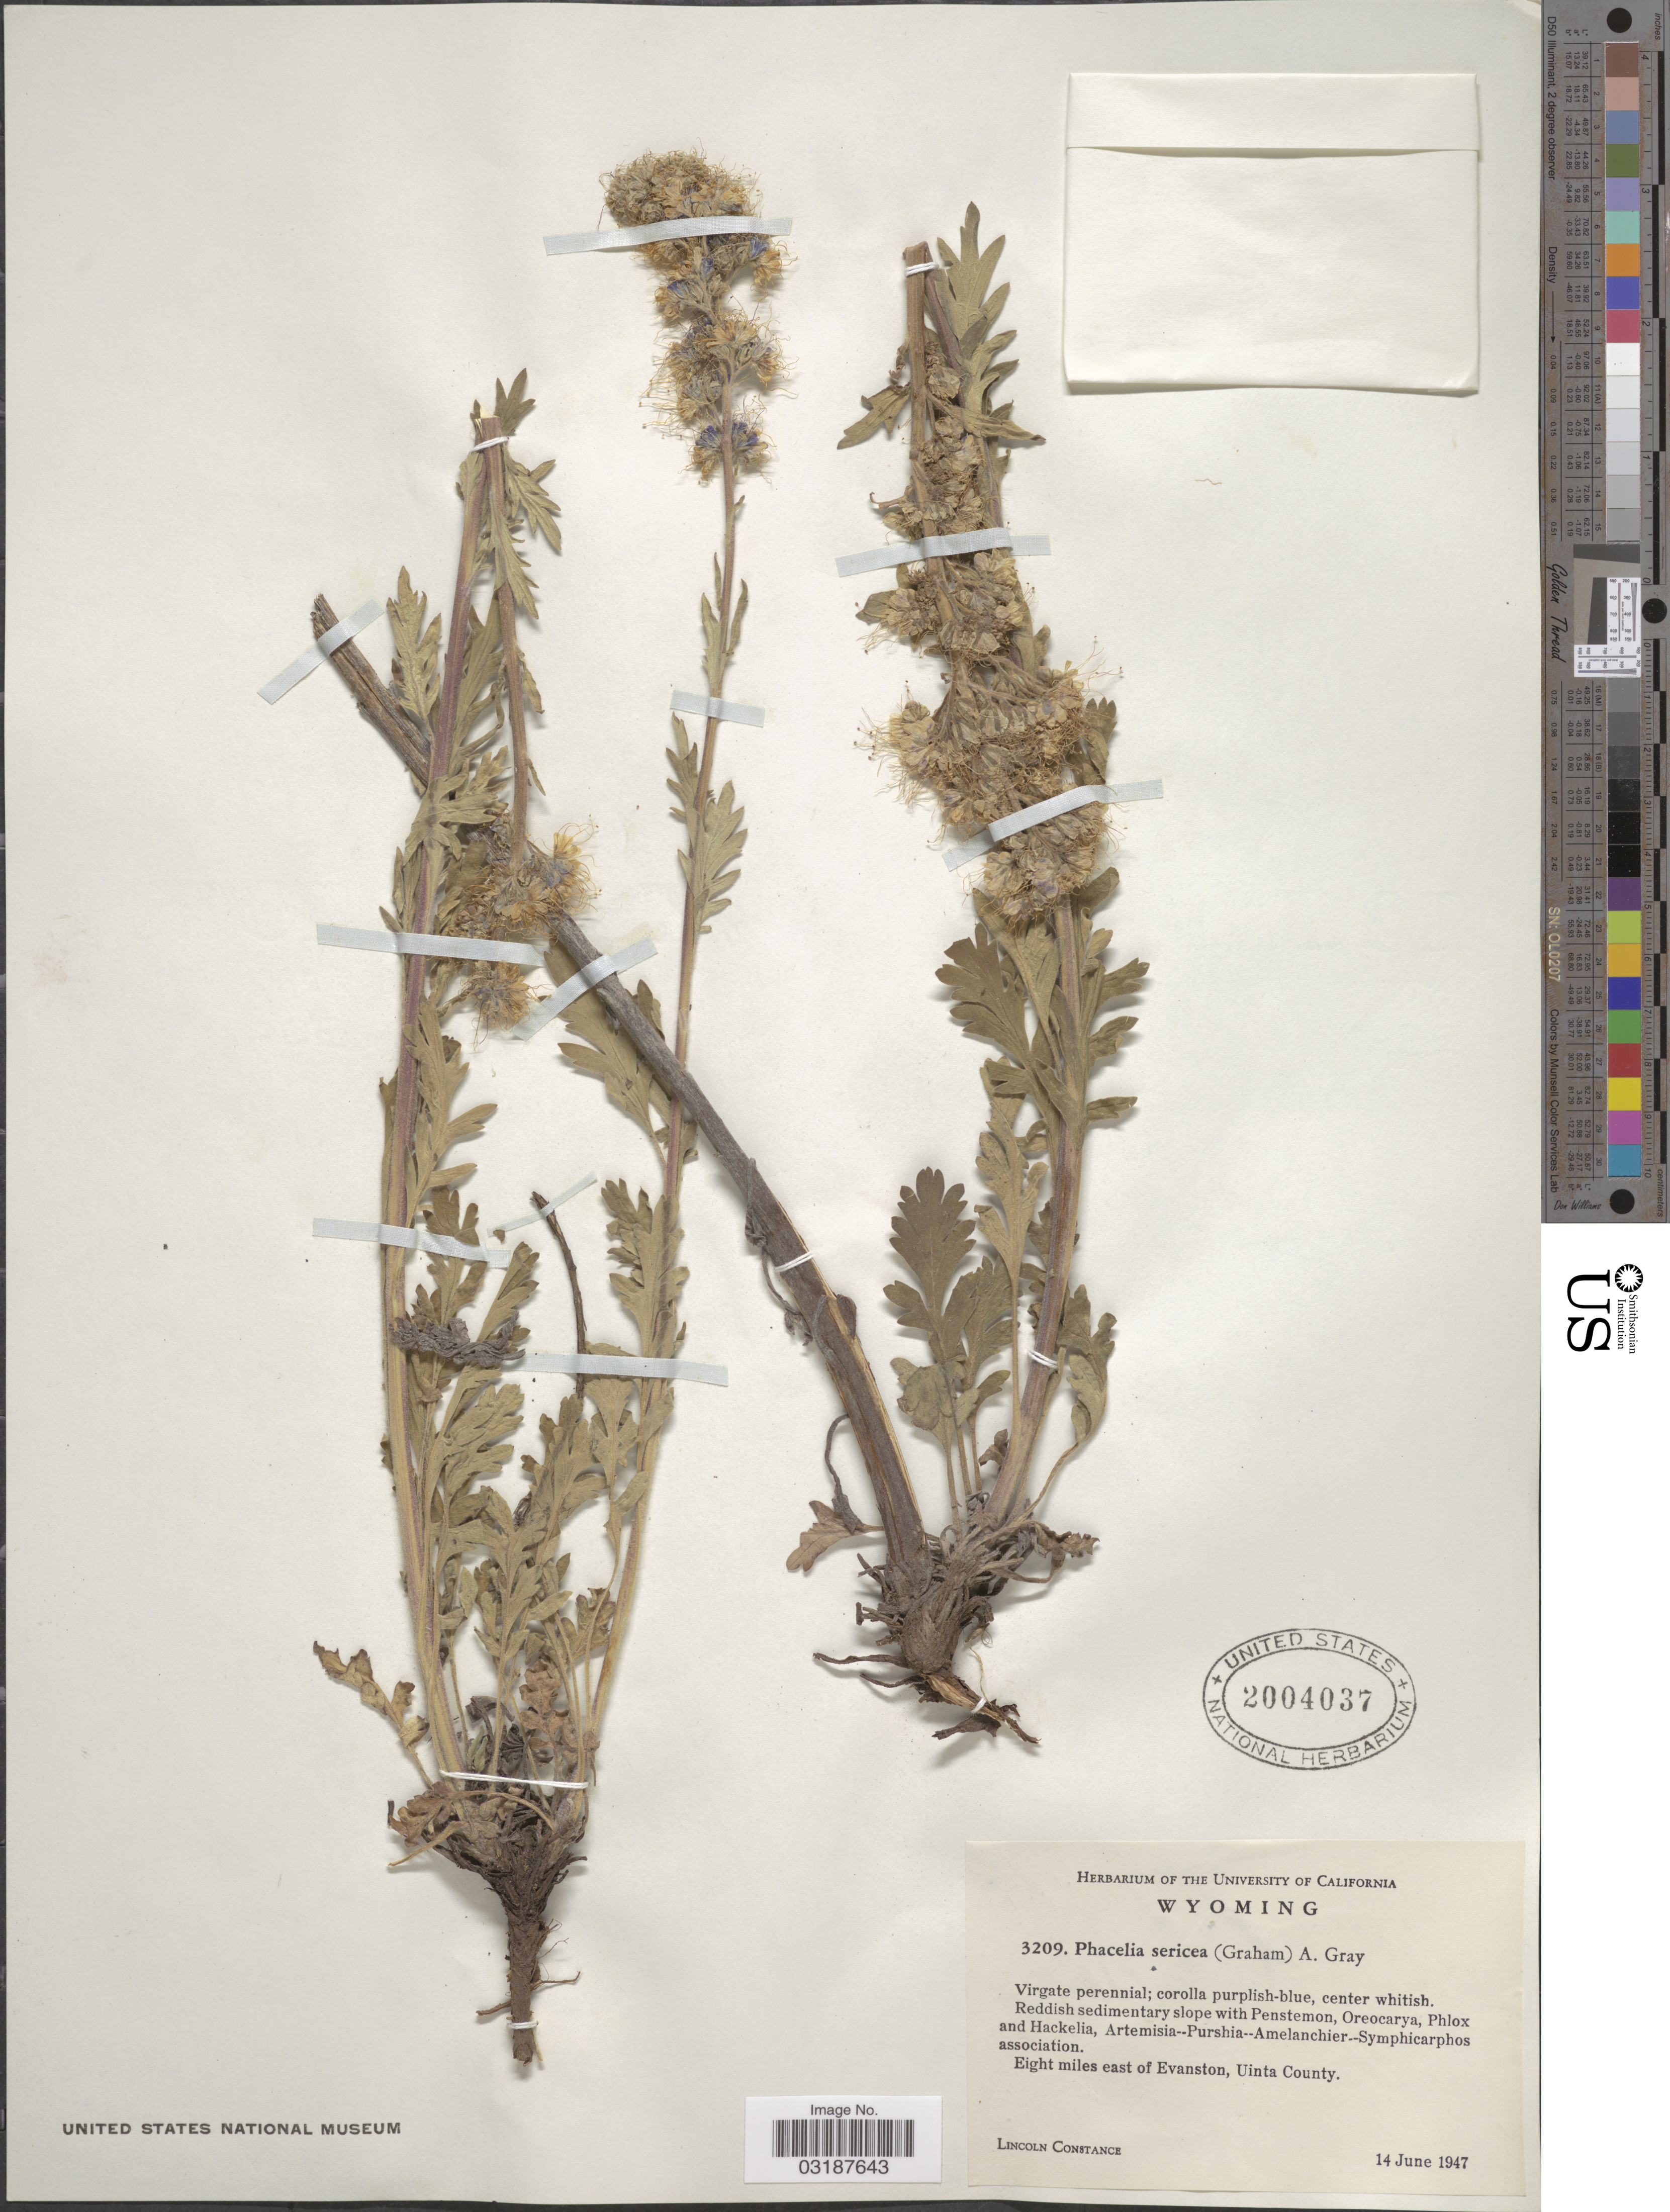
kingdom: Plantae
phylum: Tracheophyta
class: Magnoliopsida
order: Boraginales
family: Hydrophyllaceae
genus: Phacelia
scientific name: Phacelia sericea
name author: (Graham) A. Gray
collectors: L. Constance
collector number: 3209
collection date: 1947-06-14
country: United States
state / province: Wyoming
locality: Eight miles east of Evanston, Uinta County.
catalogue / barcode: US 2004037